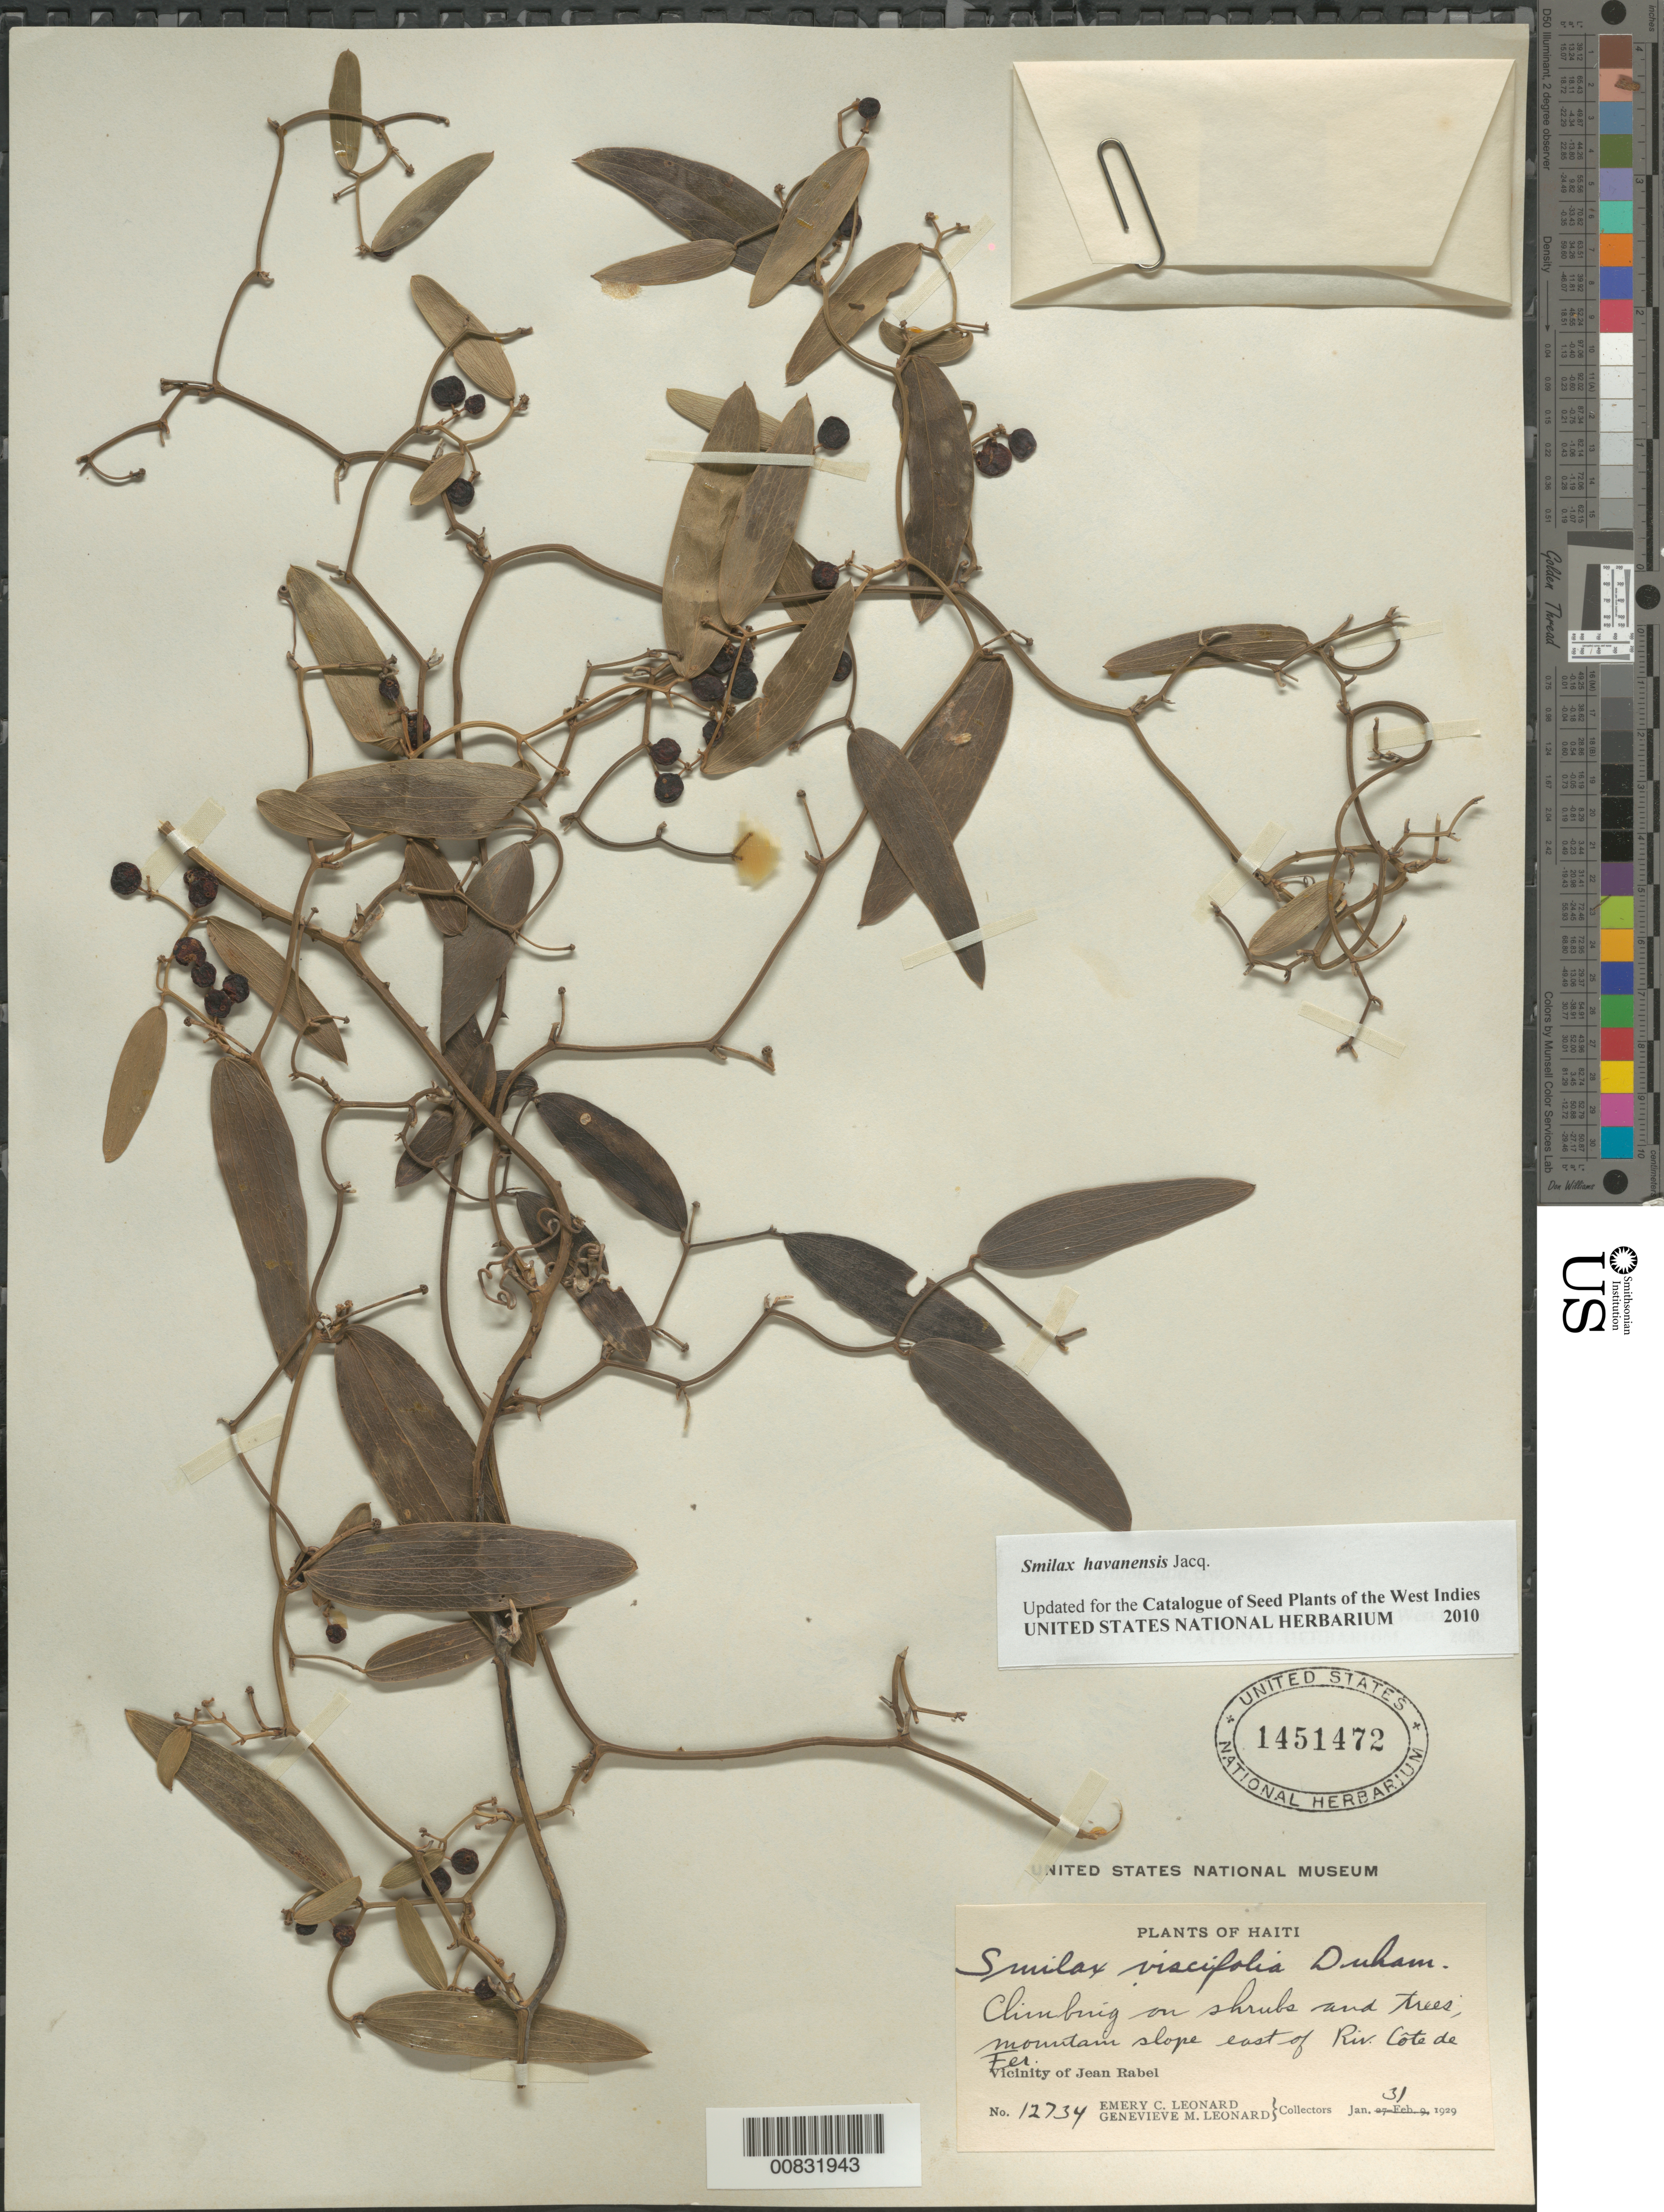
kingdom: Plantae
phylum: Tracheophyta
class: Liliopsida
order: Liliales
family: Smilacaceae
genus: Smilax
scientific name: Smilax havanensis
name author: Jacq.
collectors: E. C. Leonard & G. M. Leonard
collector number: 12734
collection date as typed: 31 Jan 1929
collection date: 1929-01-31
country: Haiti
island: Hispaniola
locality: Vicinity of Jean Rabel. Mountain slope east of Riv. Côte-de-Fer.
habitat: Climbing on shrubs and trees.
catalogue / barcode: US 1451472